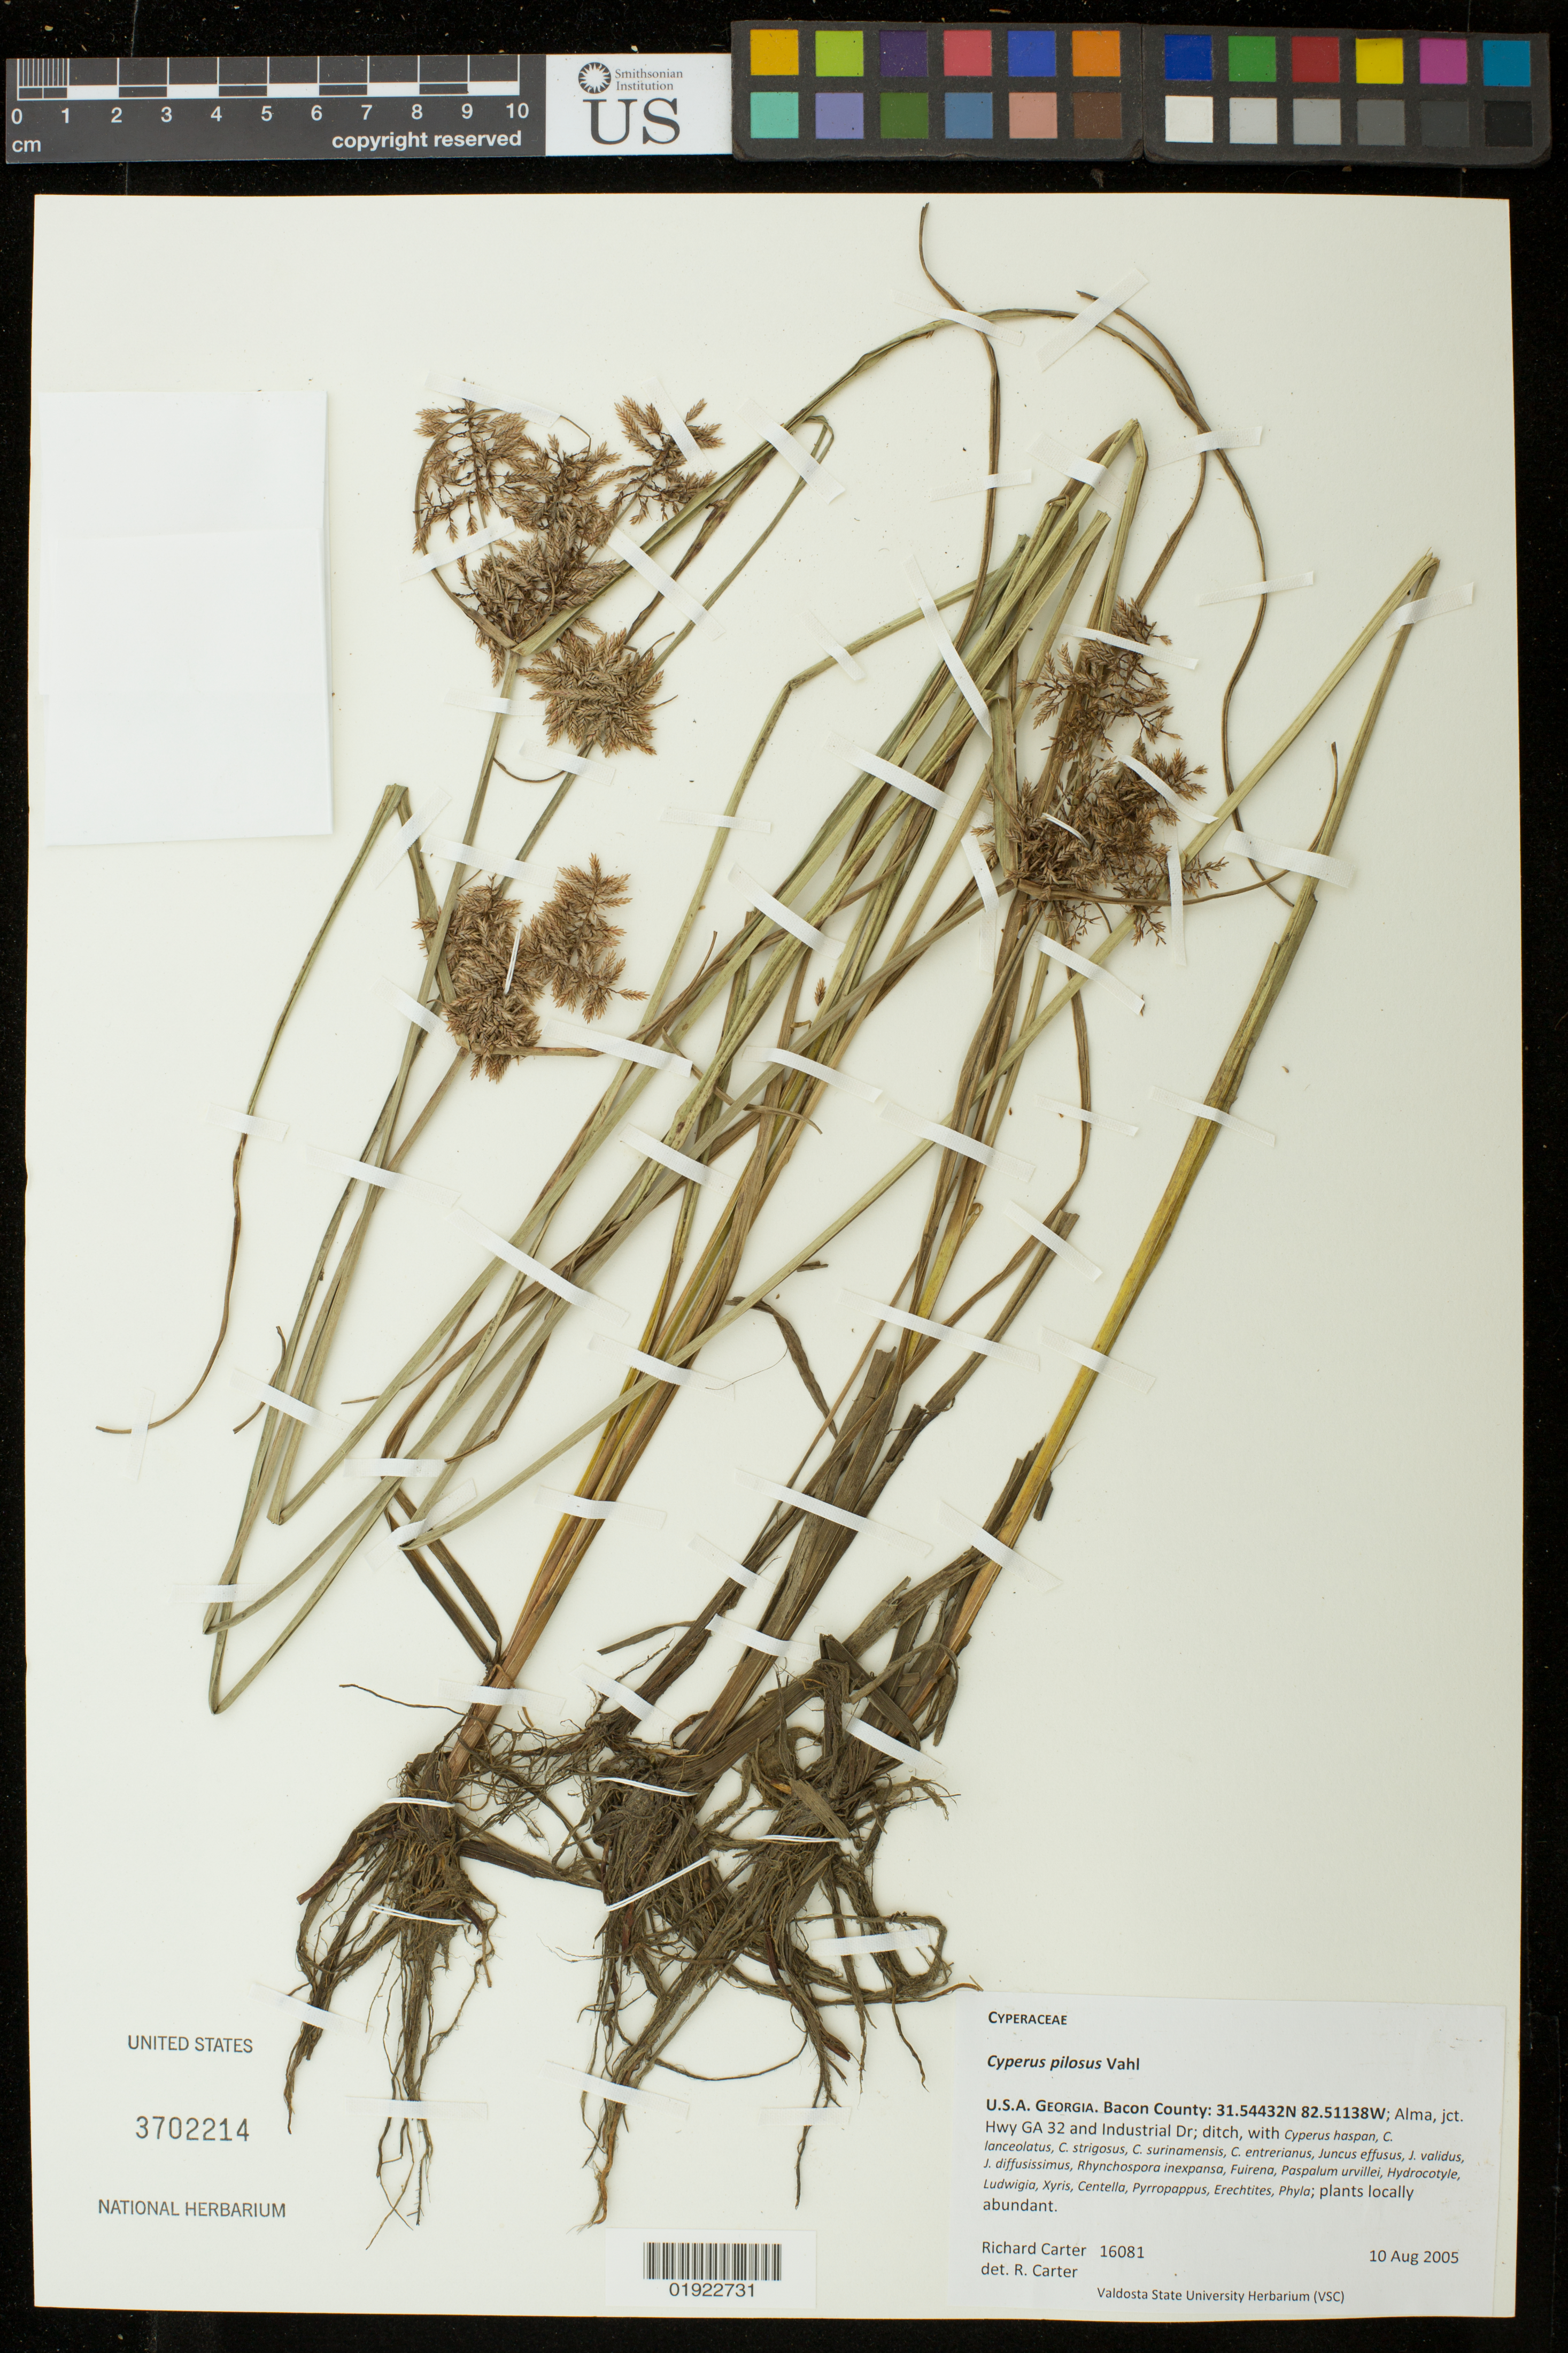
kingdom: Plantae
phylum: Tracheophyta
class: Liliopsida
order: Poales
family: Cyperaceae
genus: Cyperus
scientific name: Cyperus pilosus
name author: Vahl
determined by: Carter, R.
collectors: R. Carter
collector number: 16081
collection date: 2005-08-10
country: United States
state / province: Georgia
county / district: Bacon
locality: Alma; jct. Hwy GA 32 and Industrial Dr; ditch.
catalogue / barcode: US 3702214